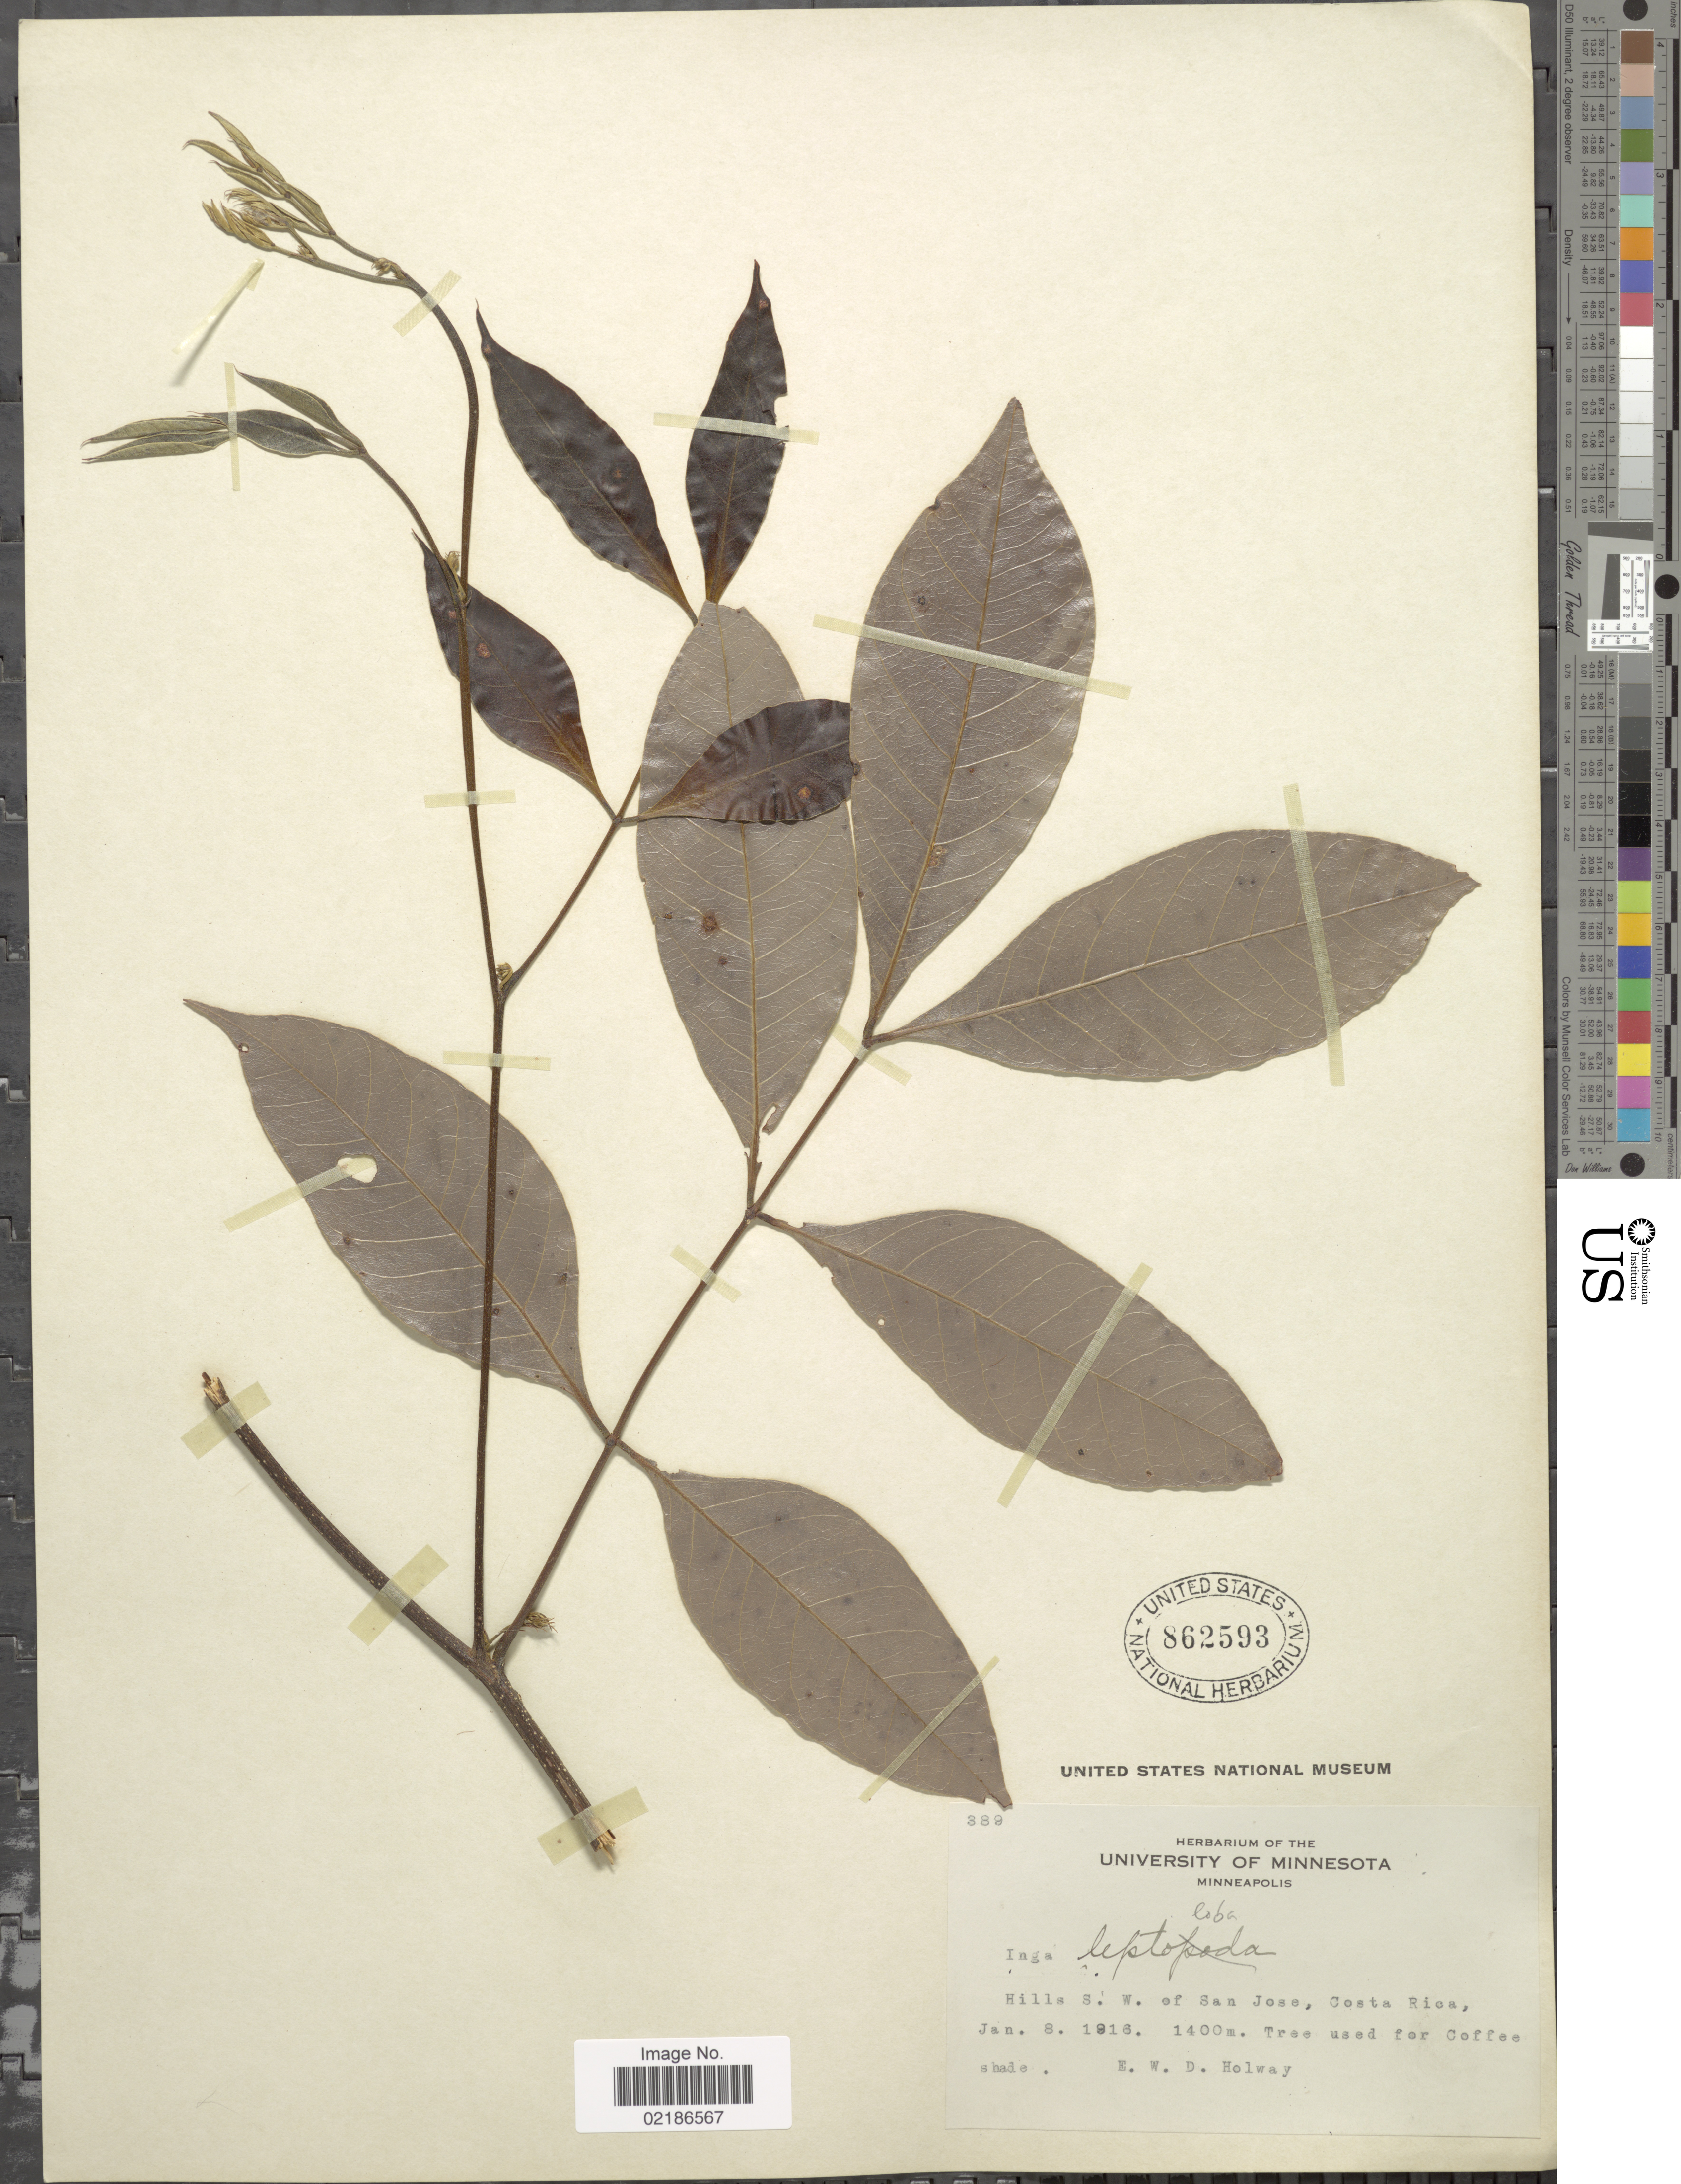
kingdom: Plantae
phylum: Tracheophyta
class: Magnoliopsida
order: Fabales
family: Fabaceae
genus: Inga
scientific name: Inga punctata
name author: Willd.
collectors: E. W. D. Holway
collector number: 389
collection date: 1916-01-08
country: Costa Rica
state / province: San José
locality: Hills S. W. of San Jose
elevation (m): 1400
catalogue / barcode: US 862593